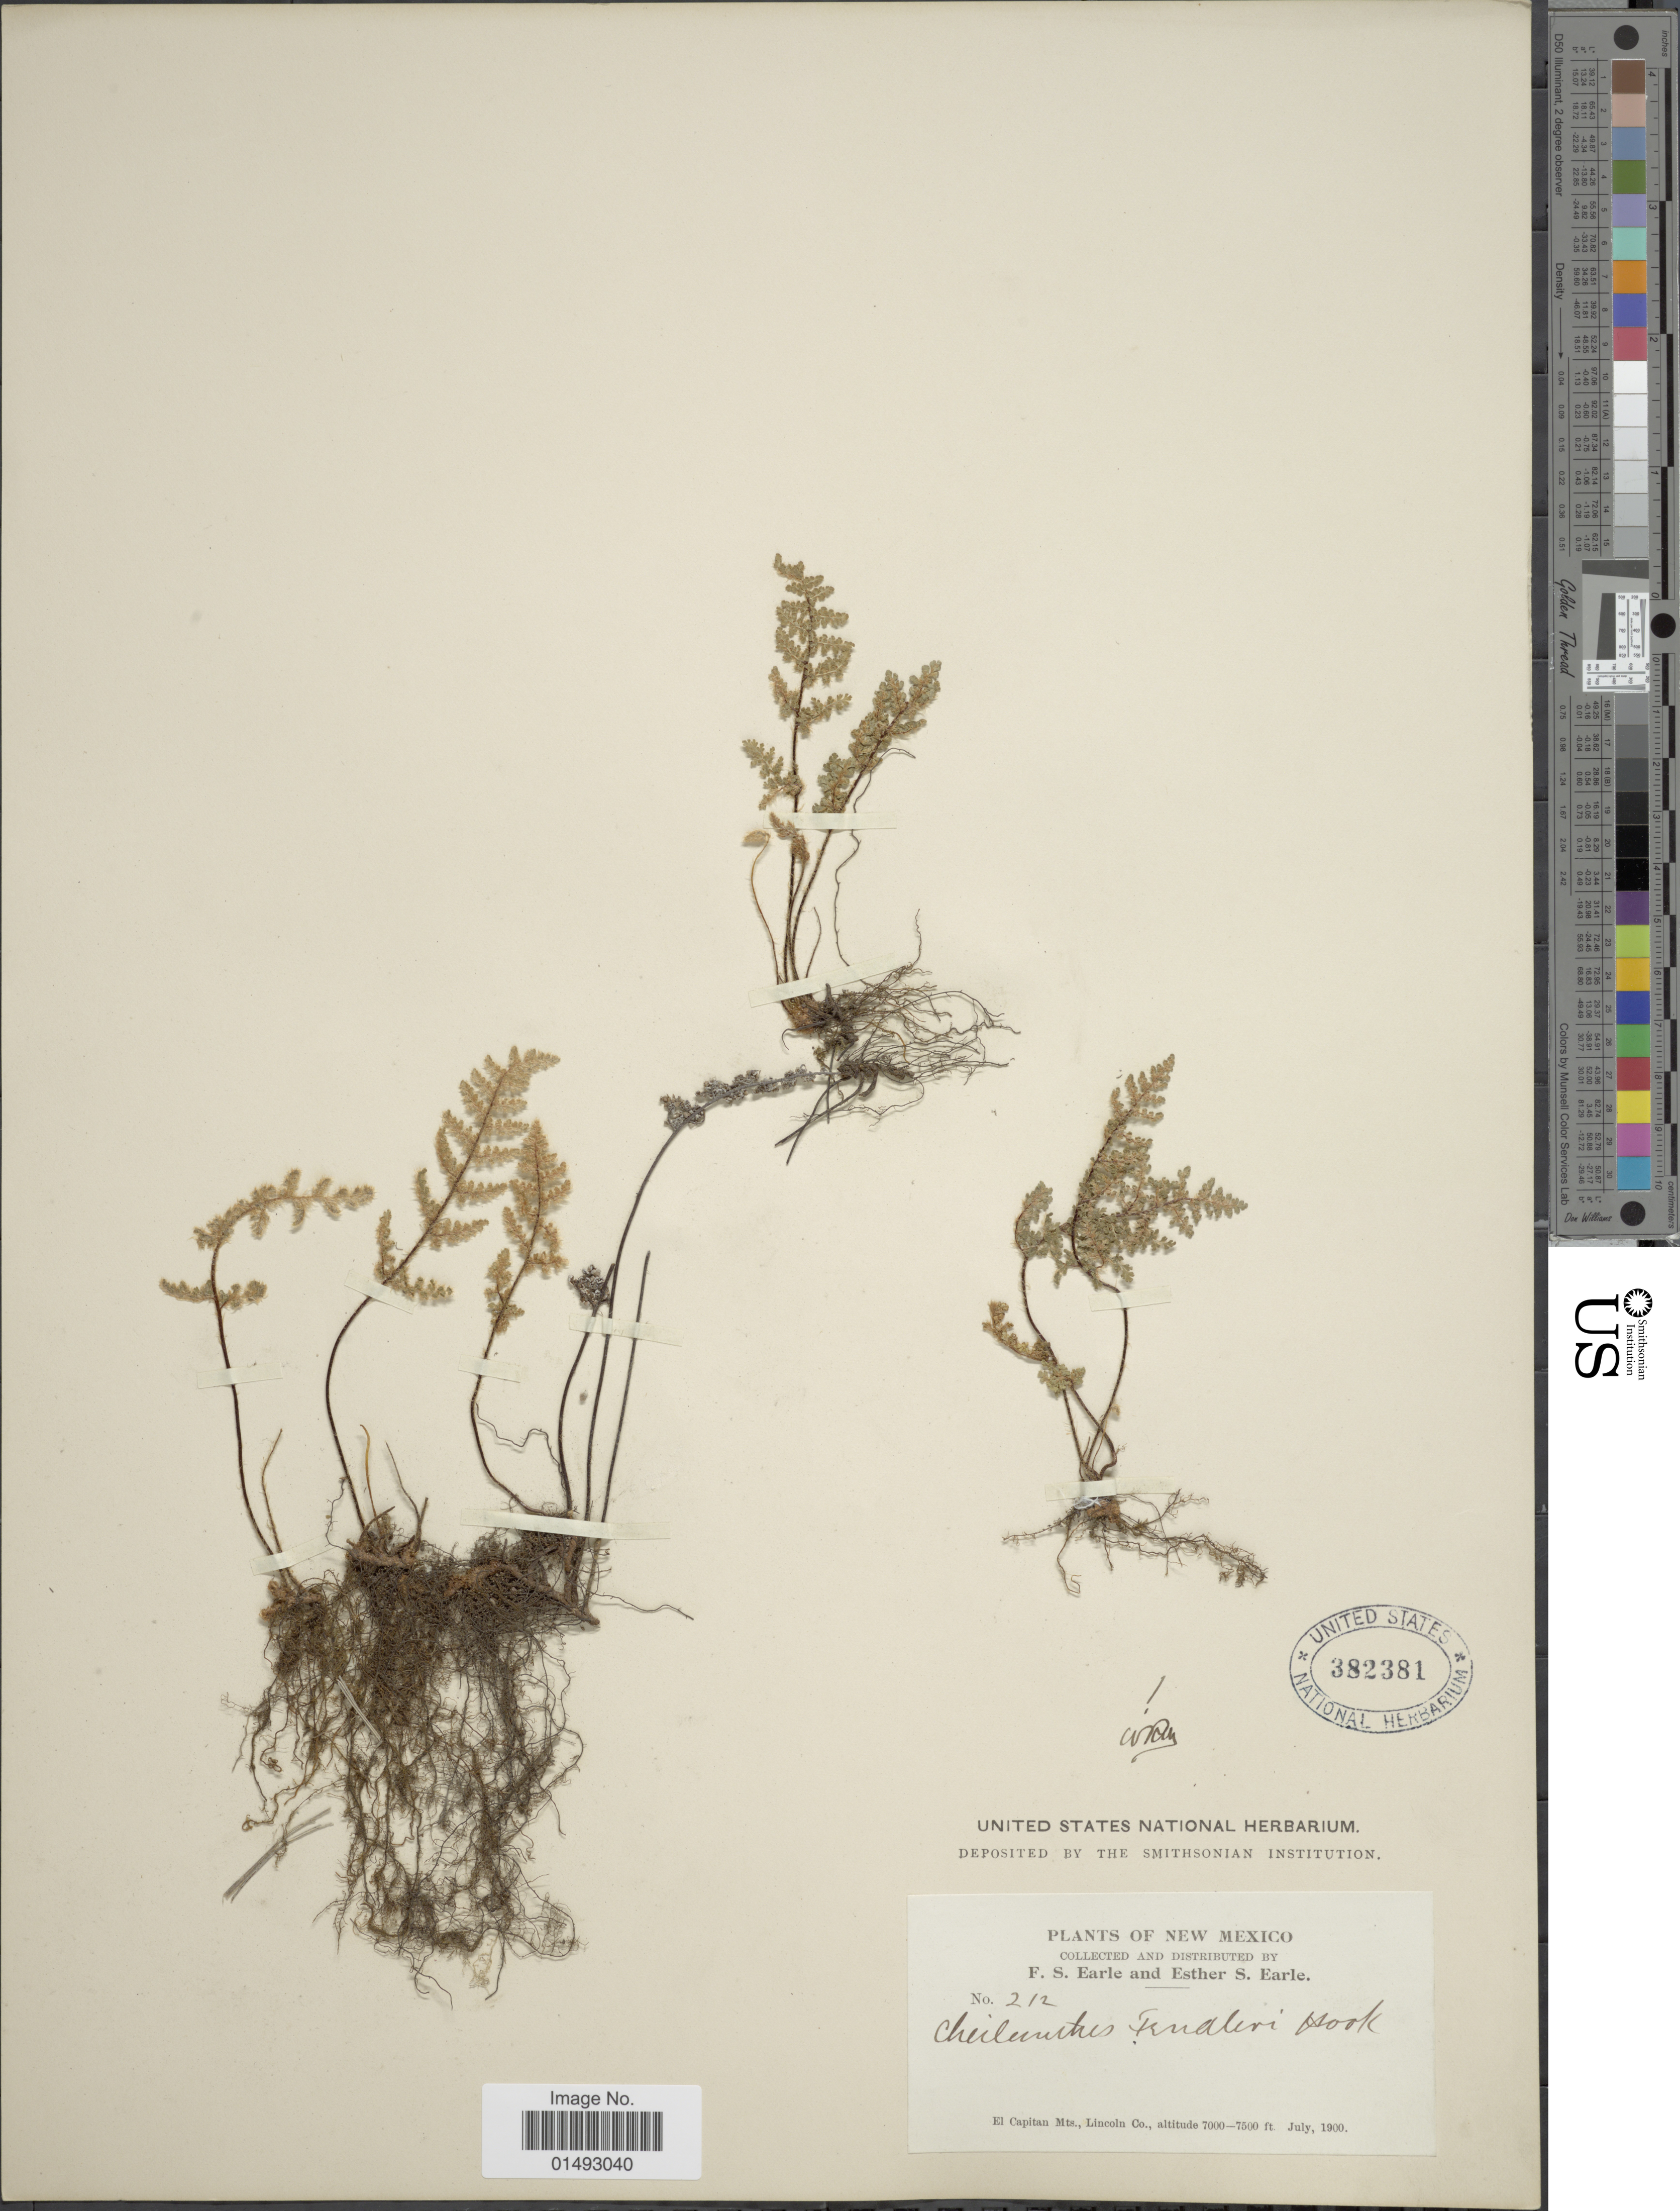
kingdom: Plantae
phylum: Tracheophyta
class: Polypodiopsida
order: Polypodiales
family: Pteridaceae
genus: Myriopteris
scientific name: Myriopteris fendleri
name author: (Hook.) E. Fourn.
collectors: F. S. Earle & E. S. Earle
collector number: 212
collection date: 1900-07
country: United States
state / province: New Mexico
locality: El Capitan mts., Lincoln Co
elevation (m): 2134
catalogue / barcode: US 382381